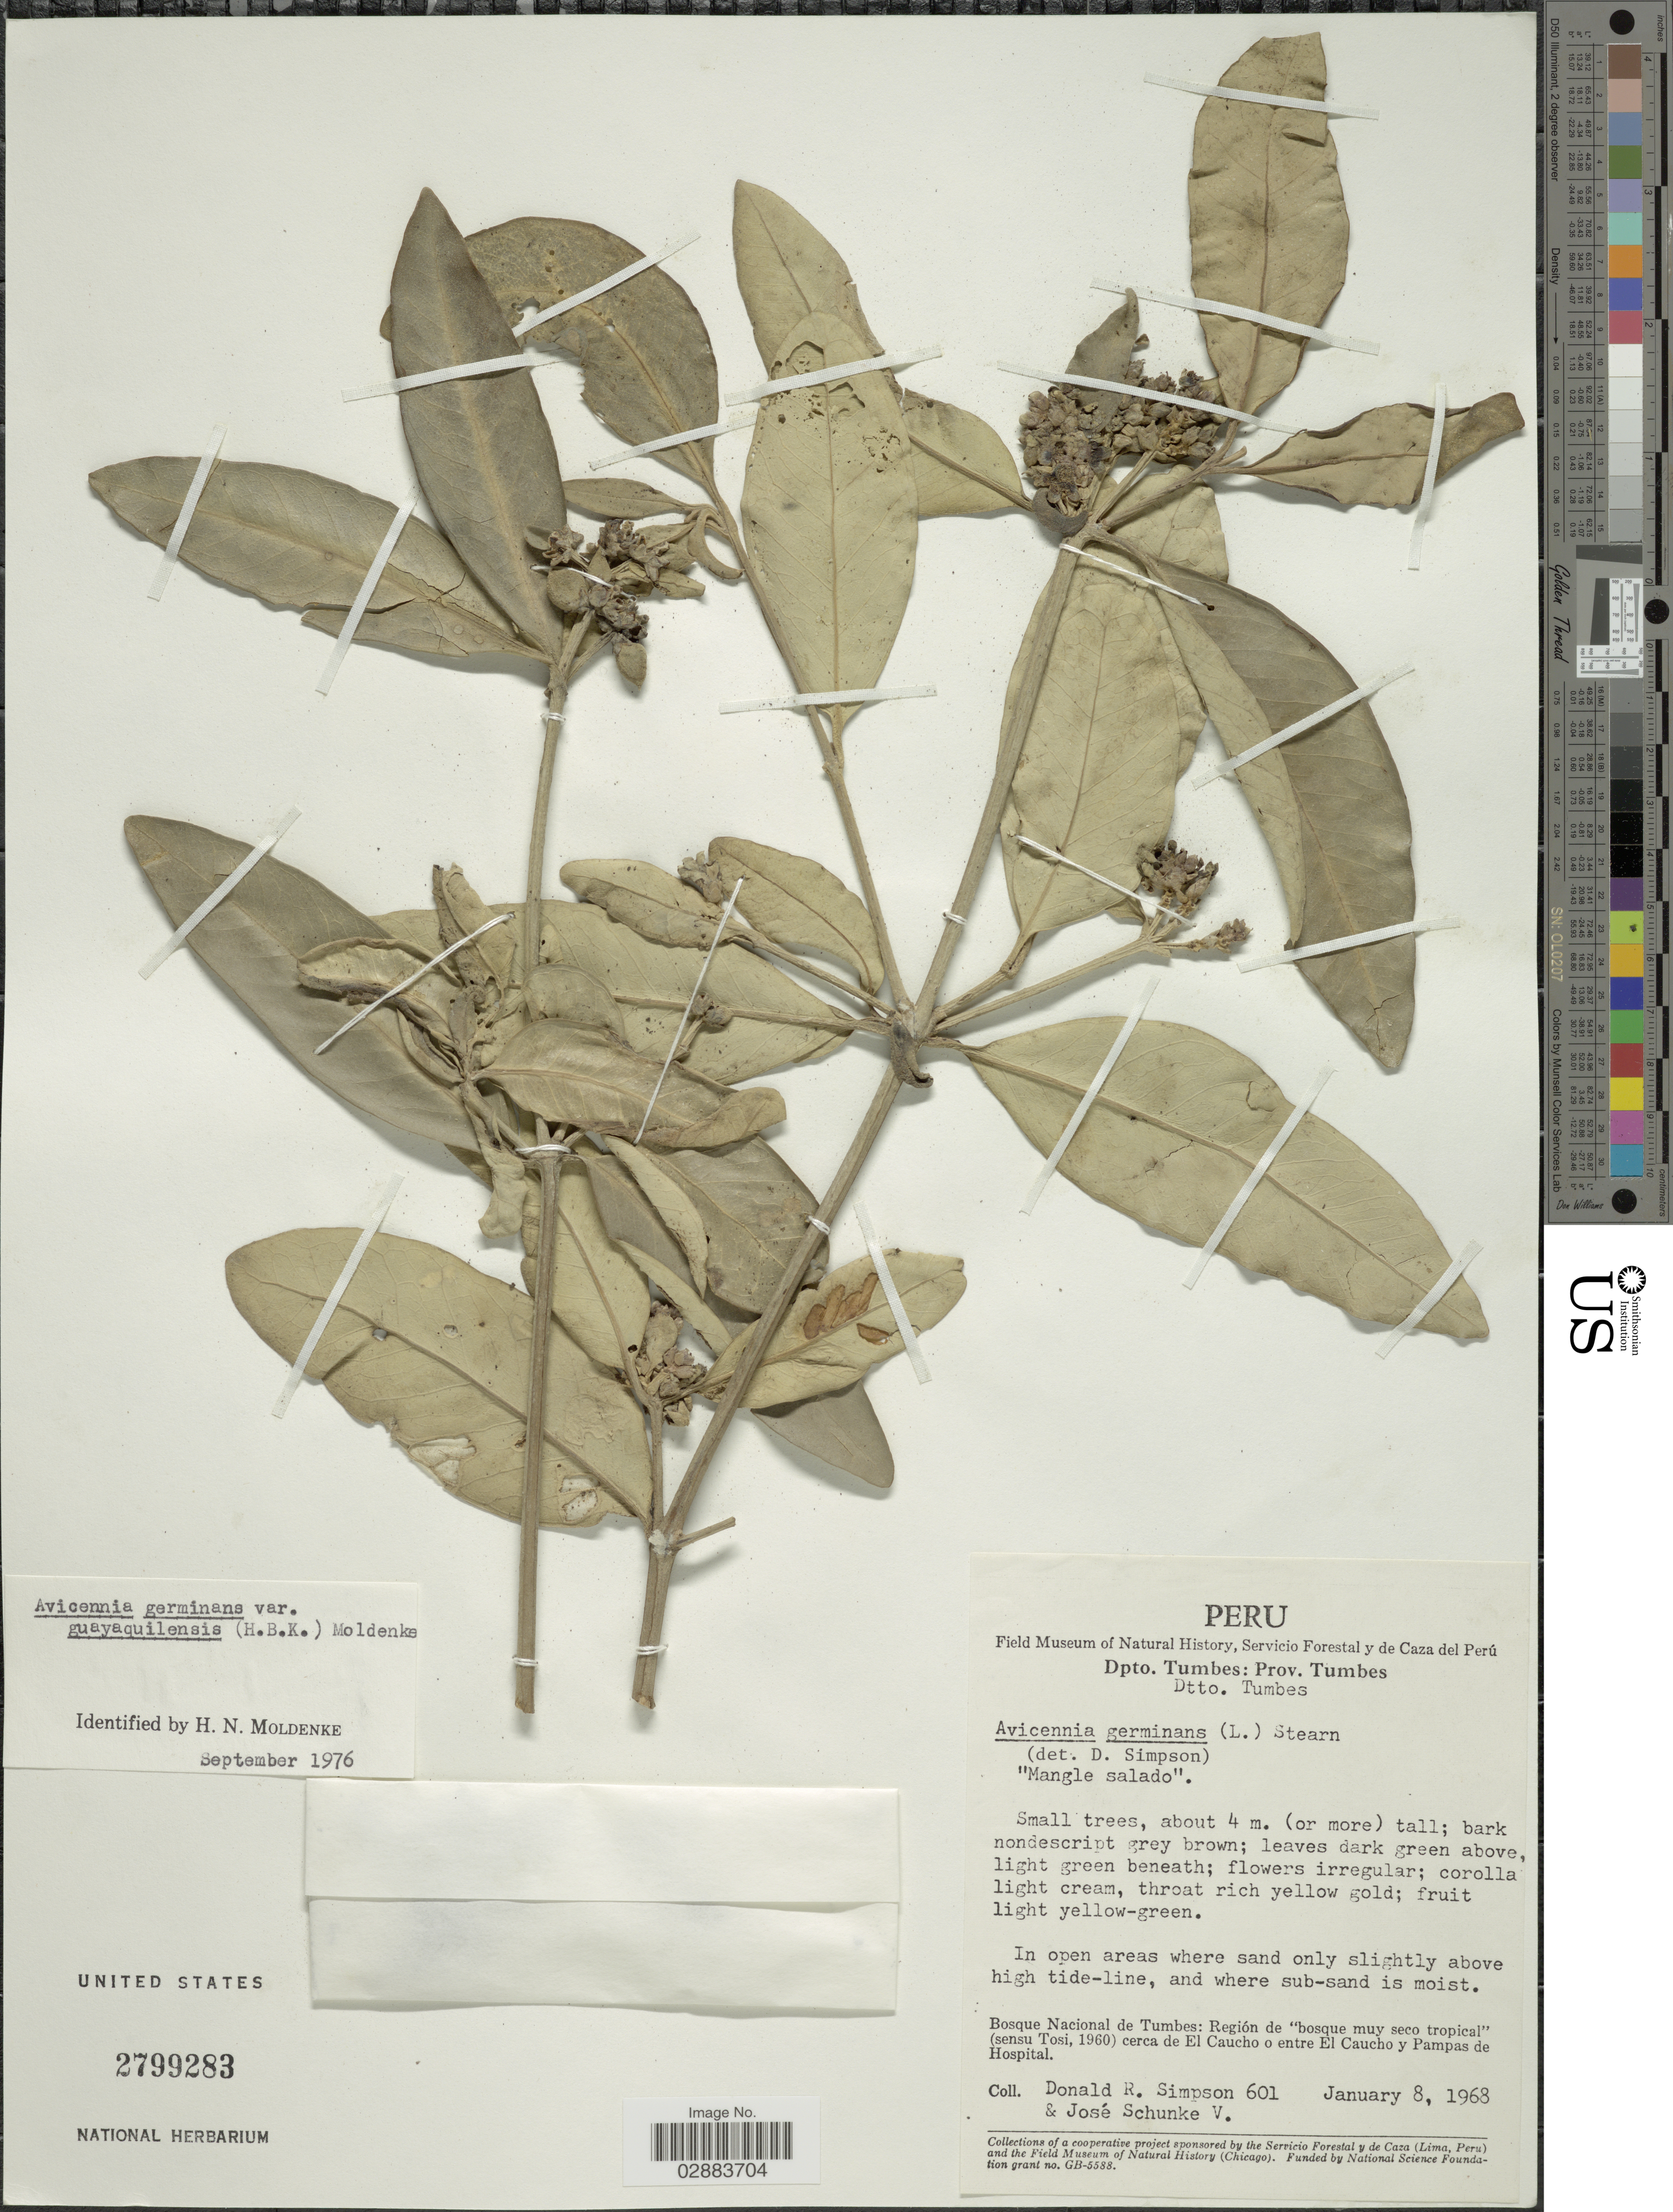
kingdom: Plantae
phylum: Tracheophyta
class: Magnoliopsida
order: Lamiales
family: Acanthaceae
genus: Avicennia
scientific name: Avicennia germinans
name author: (L.) L.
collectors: D. R. Simpson & J. Schunke Vigo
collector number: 601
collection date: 1968-01-08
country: Peru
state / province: Tumbes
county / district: Tumbes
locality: Dpto. Tumbes: Prov. Tumbes. Dtto. Tumbes. Bosque Nacional de Tumbes: Región de "bosque muy seco tropical" cerca de El Caucho o entre El Caucho y Pampas de Hospital.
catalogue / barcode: US 2799283